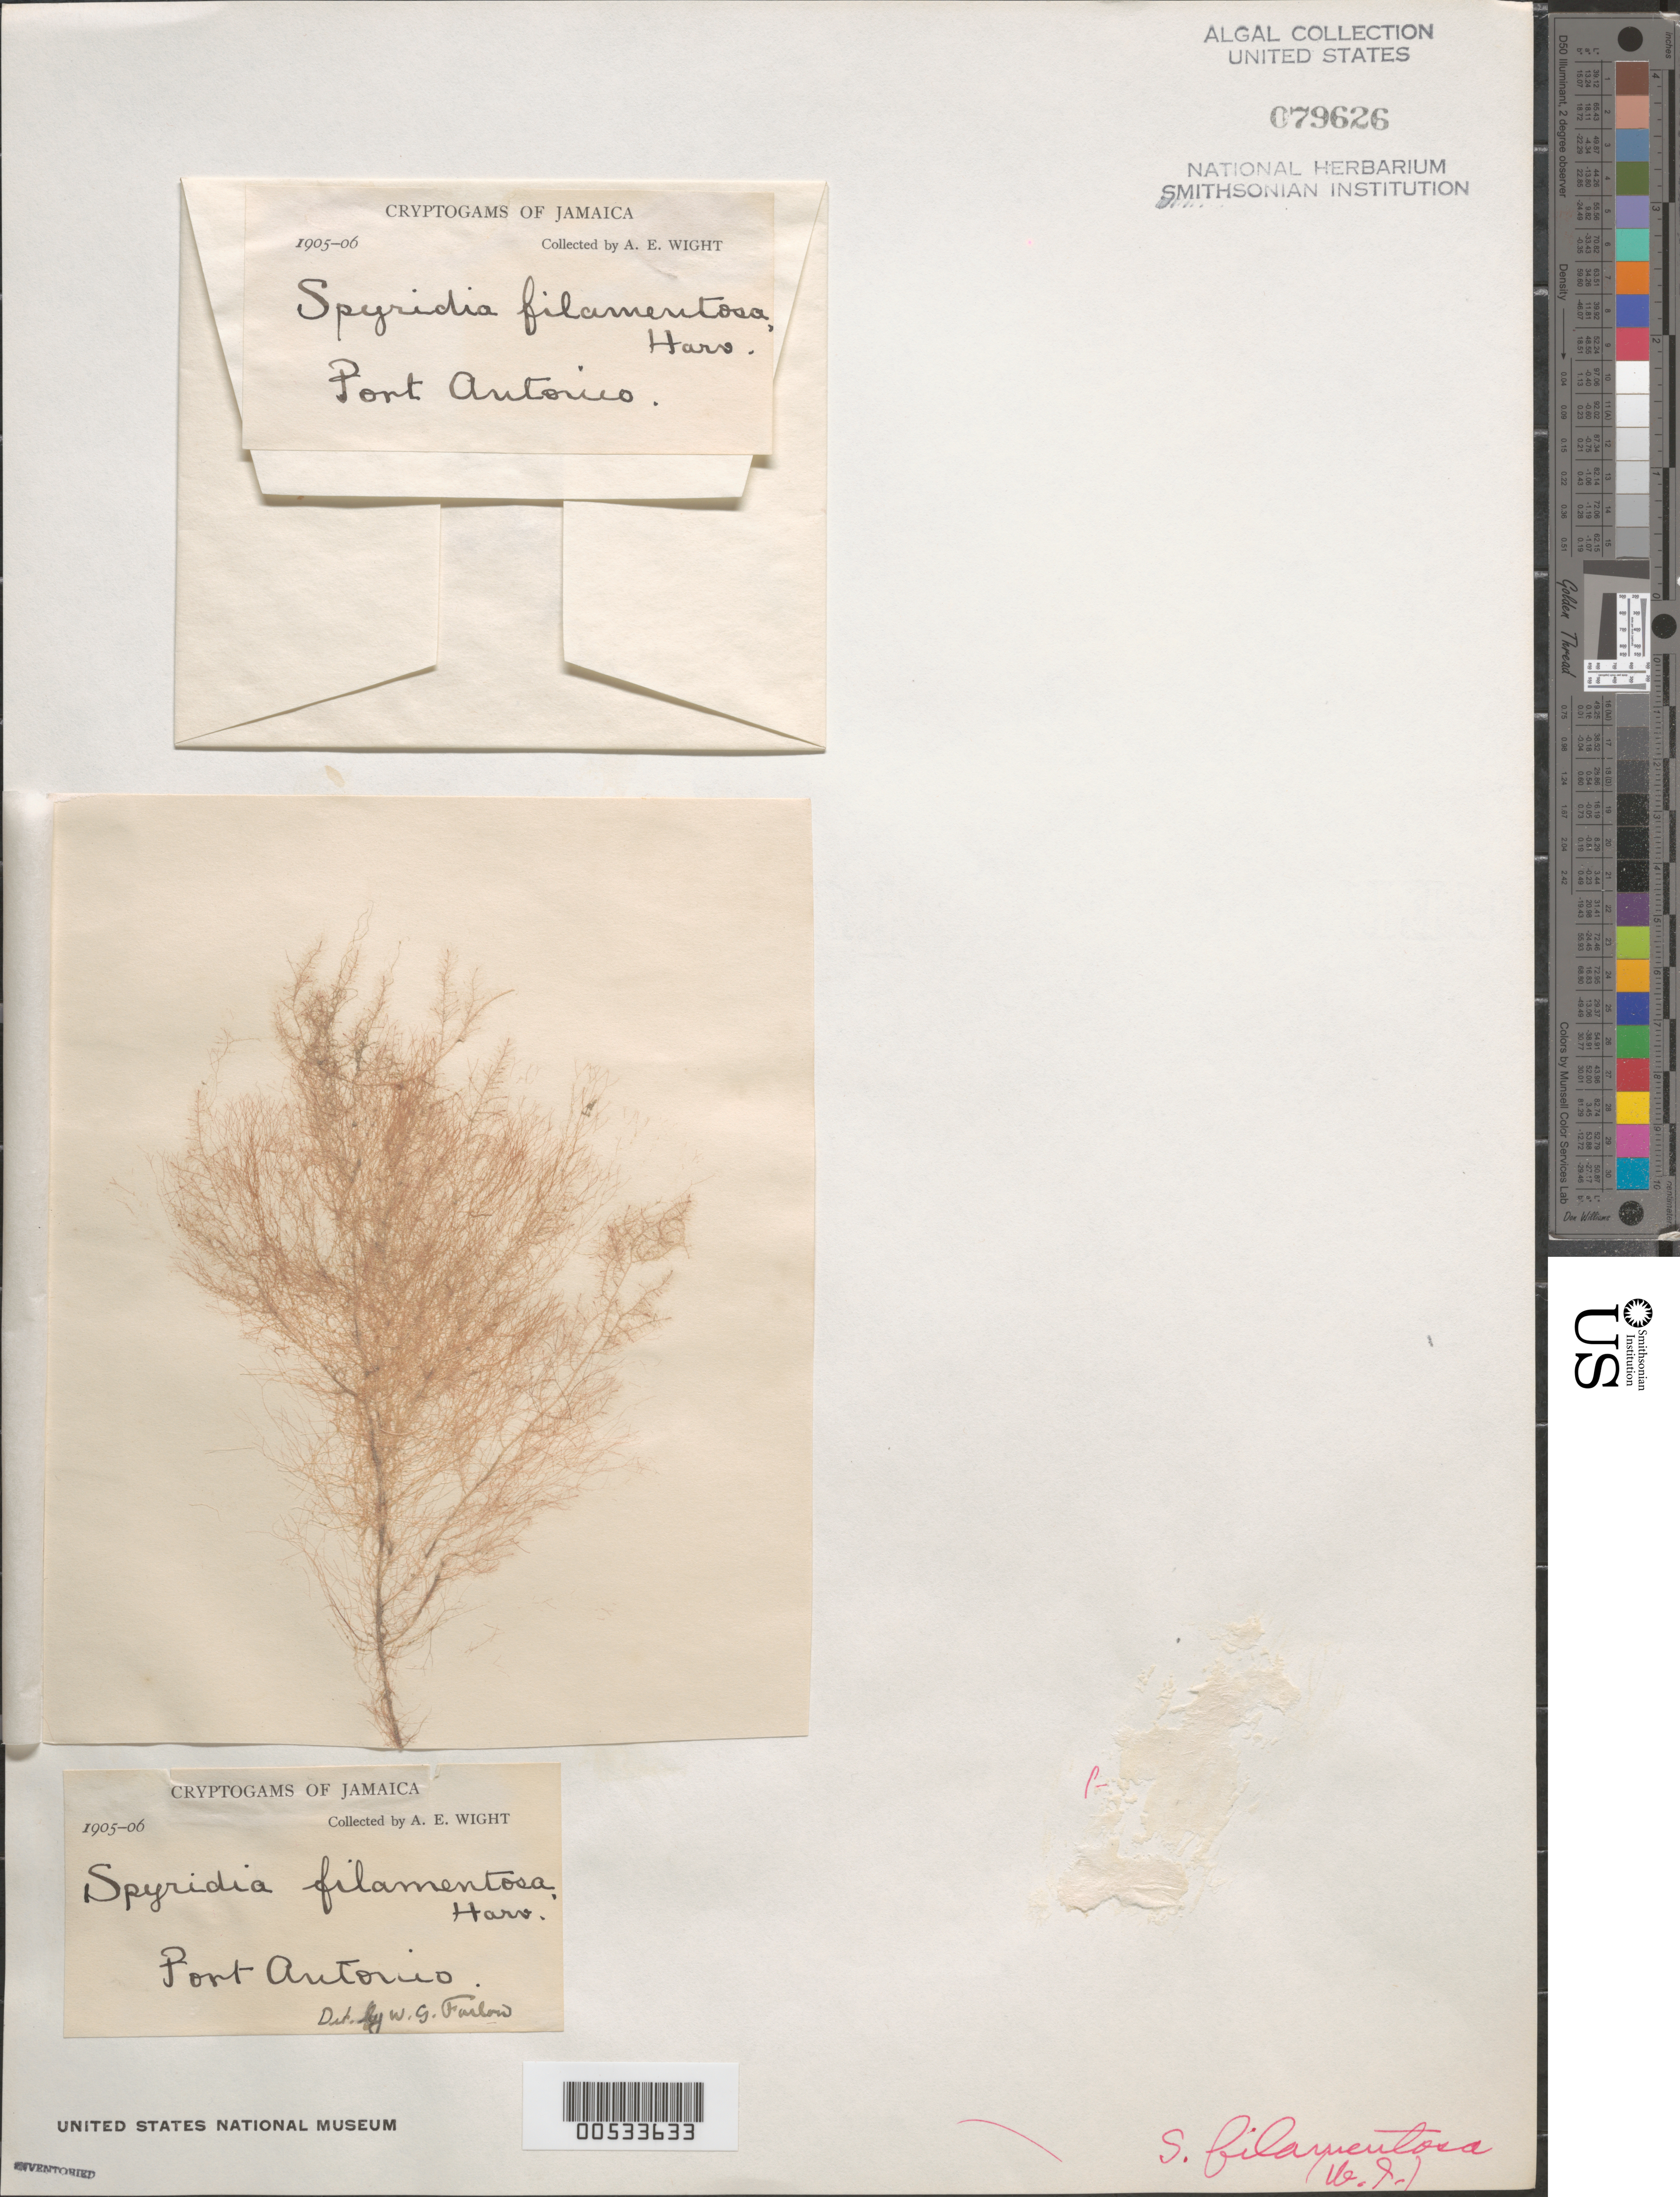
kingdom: Plantae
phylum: Rhodophyta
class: Florideophyceae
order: Ceramiales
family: Spyridiaceae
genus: Spyridia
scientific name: Spyridia filamentosa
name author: (Wulfen) Harv.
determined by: Farlow, W. G.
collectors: A. E. Wight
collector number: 100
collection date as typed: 1905 or -- --- 1906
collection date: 1905 or 1906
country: Jamaica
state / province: Portland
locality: Port Antonio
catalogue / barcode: US 79626